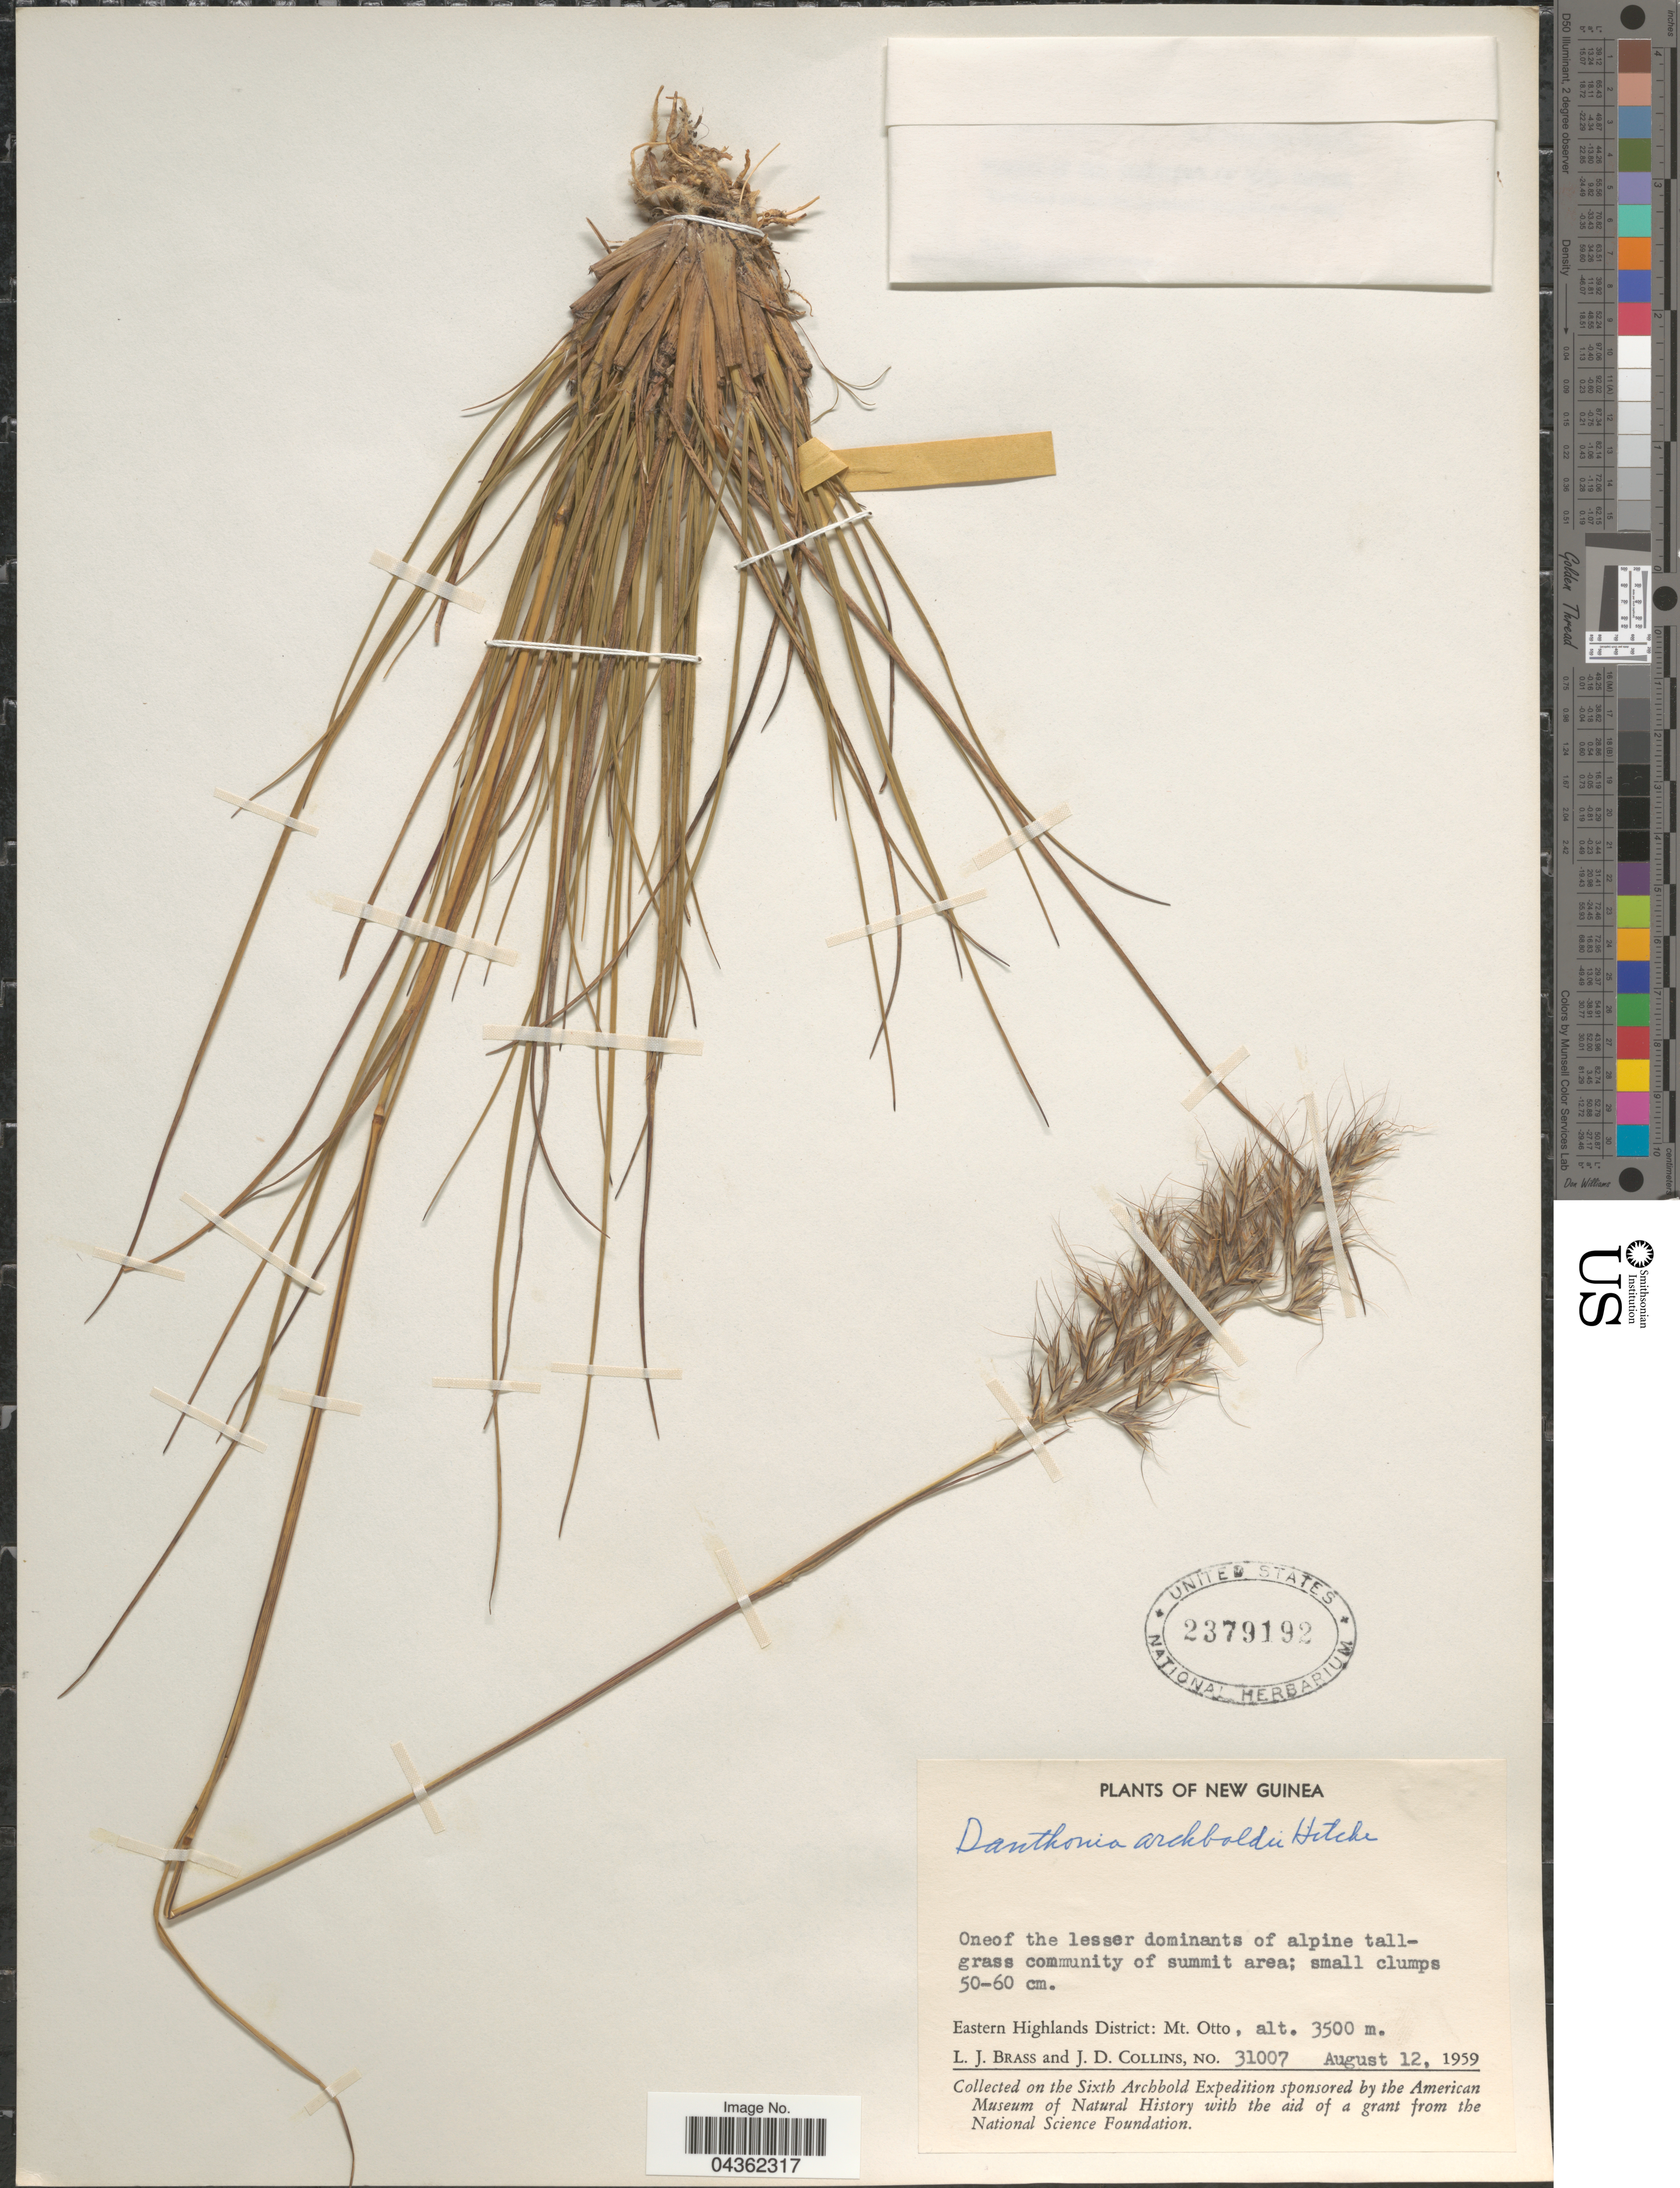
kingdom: Plantae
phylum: Tracheophyta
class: Liliopsida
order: Poales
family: Poaceae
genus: Chimaerochloa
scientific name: Chimaerochloa archboldii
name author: (Hitchc.) Pirie & H.P. Linder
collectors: L. J. Brass & J. Collins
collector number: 31007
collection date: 1959-08-12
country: Papua New Guinea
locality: New Guinea. Eastern Highlands District: Mt. Otto. Sixth Archbold Expedtion.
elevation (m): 3500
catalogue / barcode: US 2379192